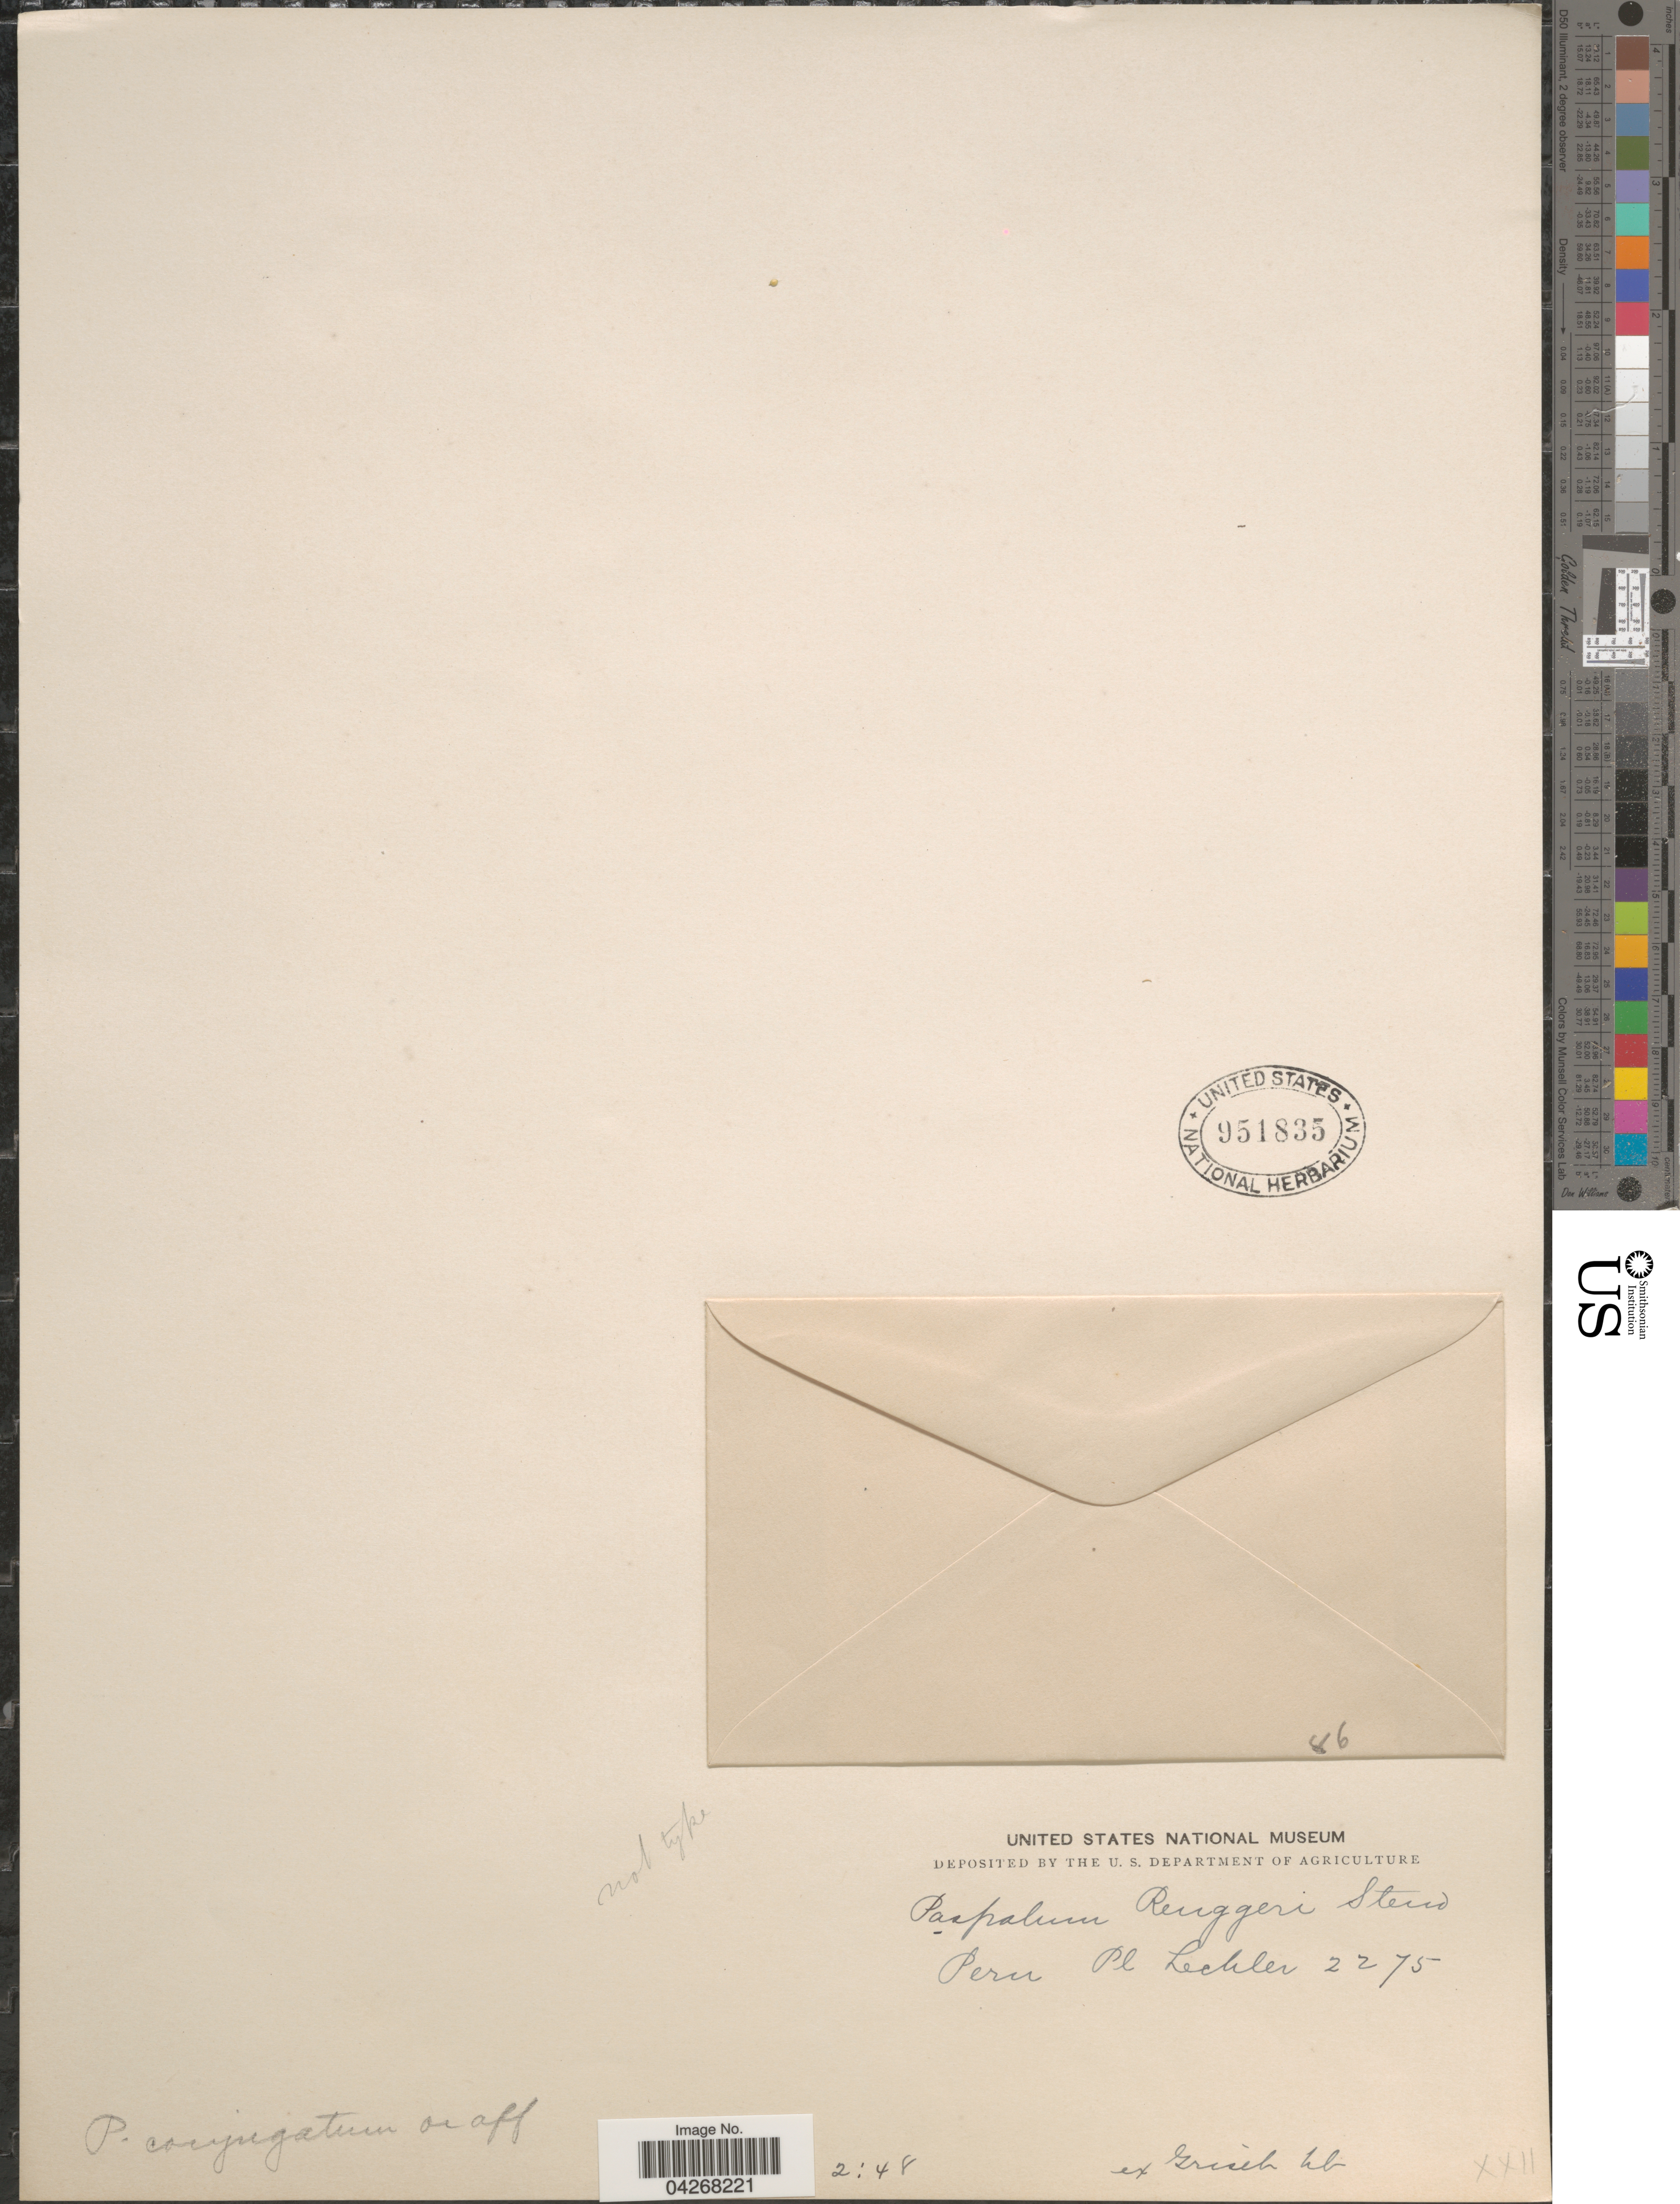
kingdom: Plantae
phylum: Tracheophyta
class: Liliopsida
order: Poales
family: Poaceae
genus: Paspalum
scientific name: Paspalum conjugatum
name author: P.J. Bergius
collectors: -. Lechler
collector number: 2275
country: Peru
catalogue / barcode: US 951835